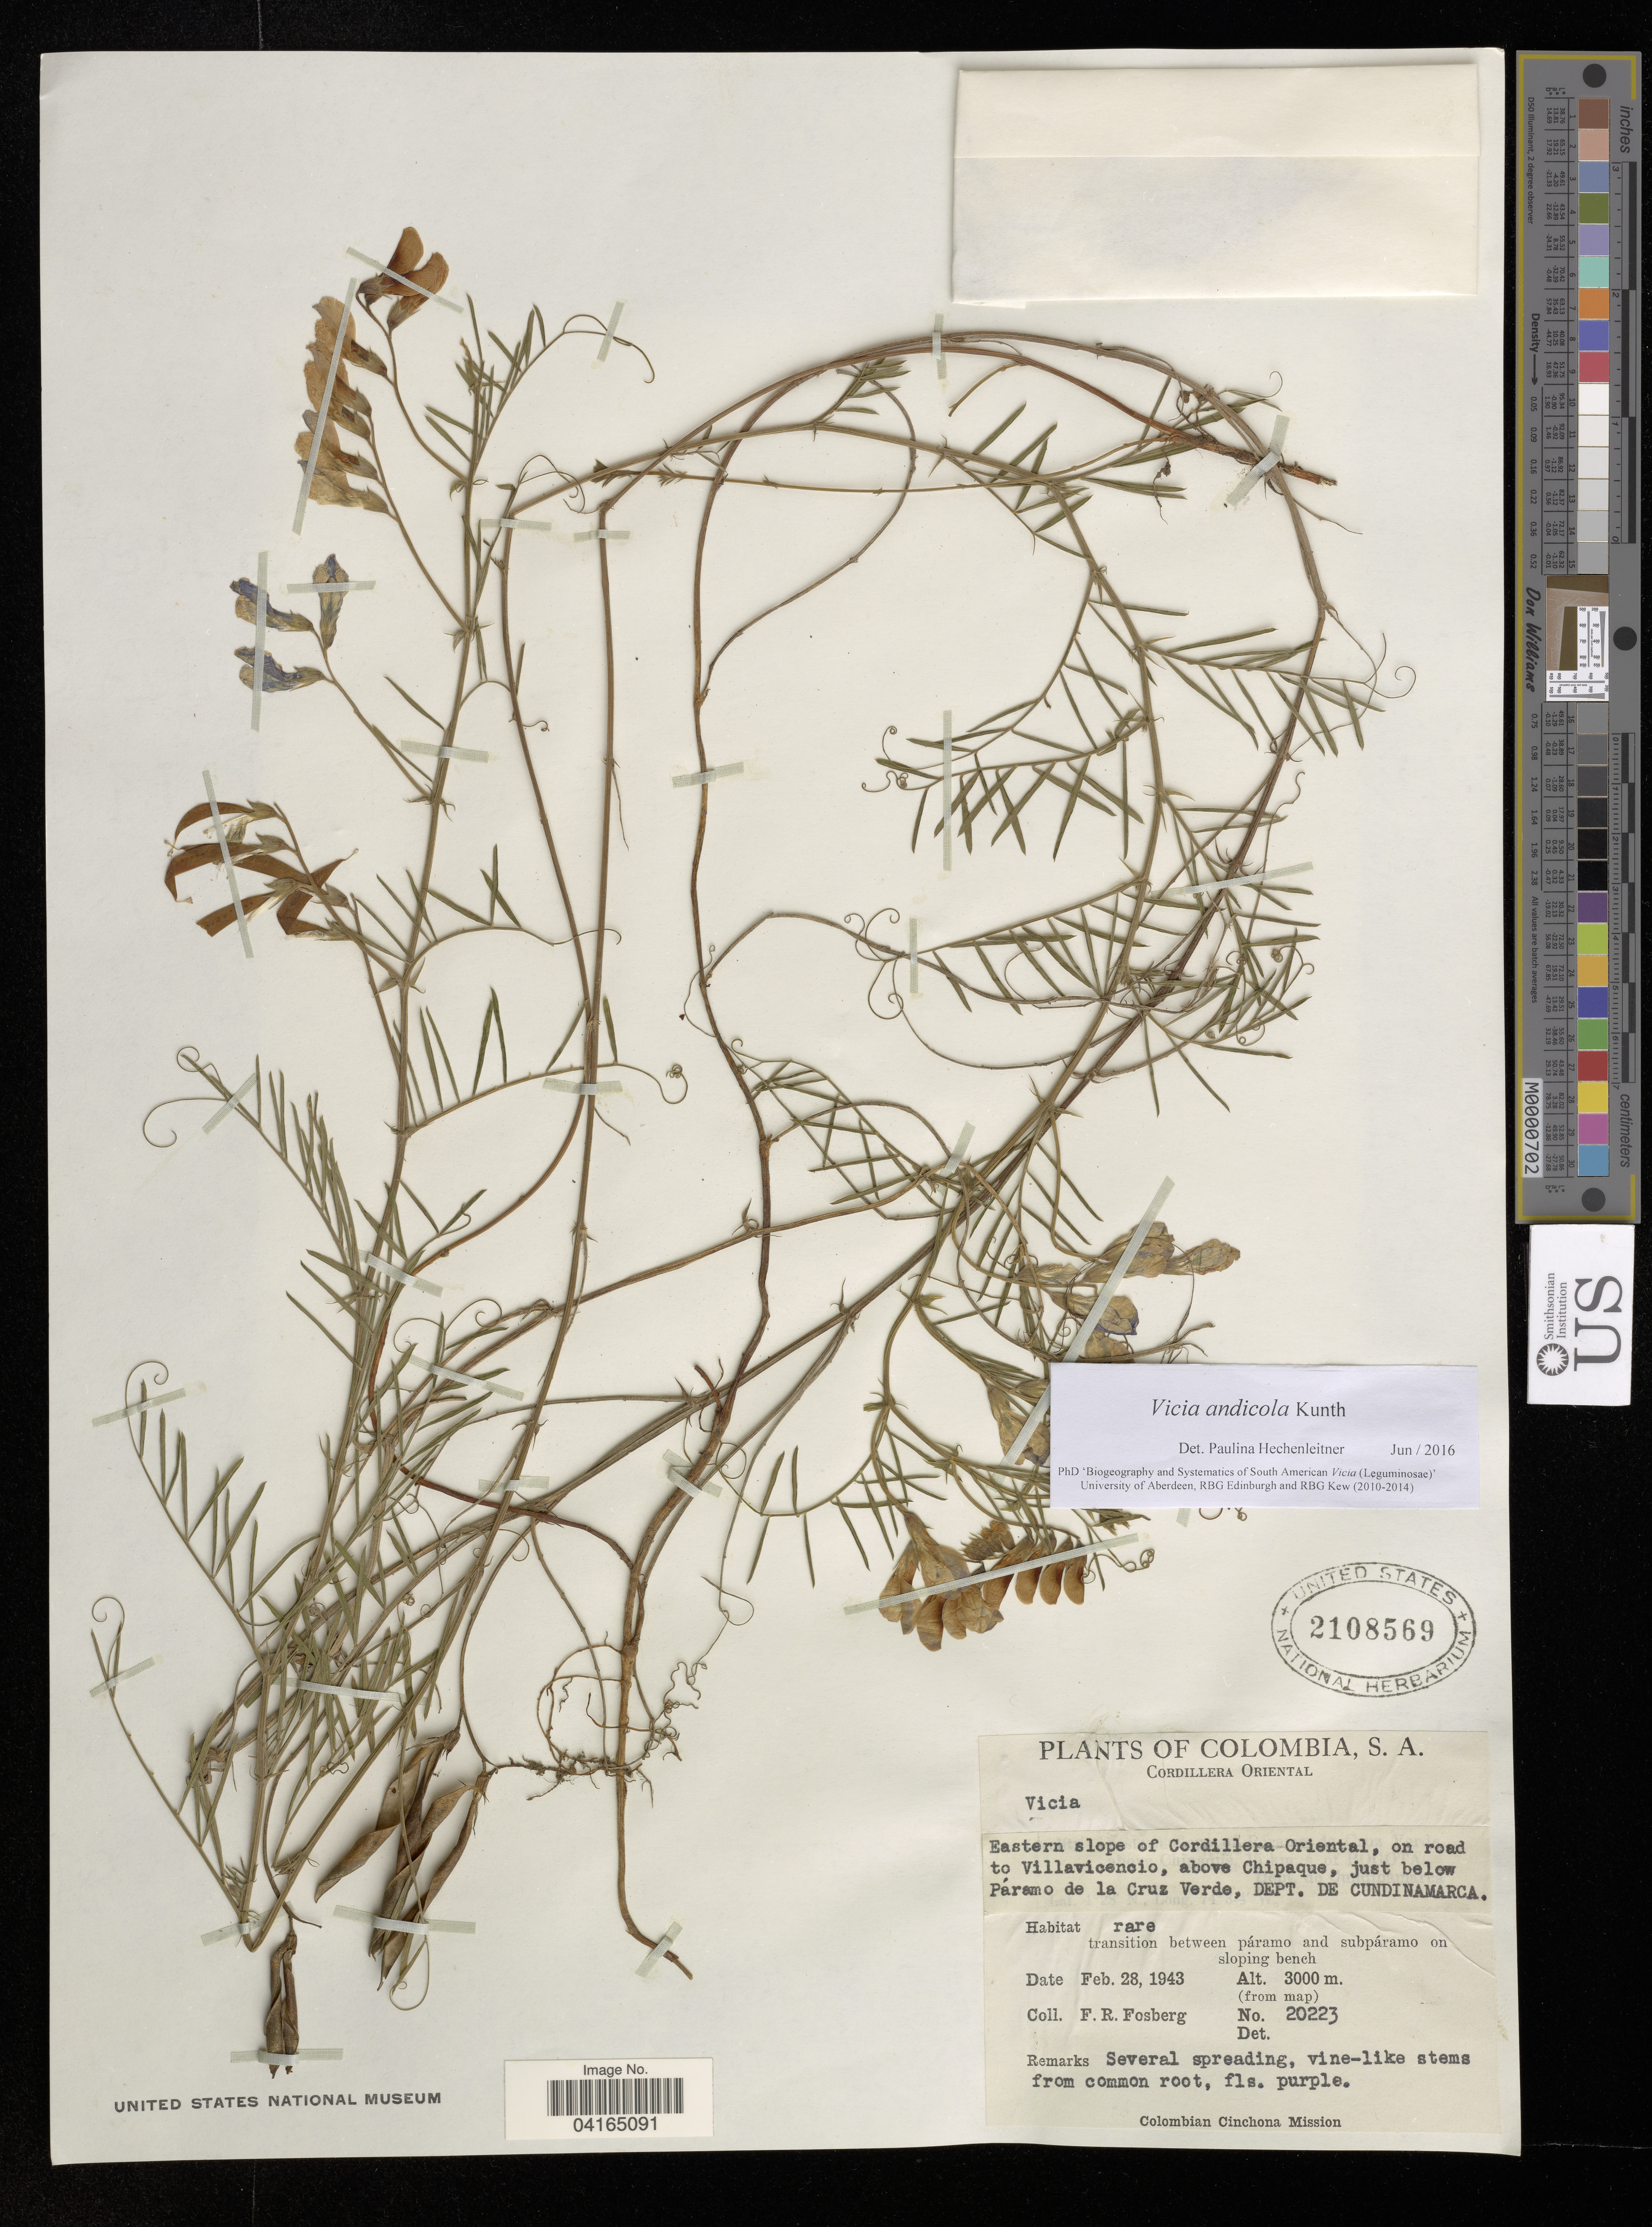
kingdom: Plantae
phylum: Tracheophyta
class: Magnoliopsida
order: Fabales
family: Fabaceae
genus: Vicia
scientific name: Vicia andicola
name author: Kunth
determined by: Hechenleitner, Paulina, RBG Edinburgh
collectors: F. R. Fosberg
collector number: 20223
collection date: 1943-02-28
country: Colombia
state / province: Cundinamarca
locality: Eastern slope of Cordillera Oriental, on road to Villavicencio, above Chipaque, just below Páramo de la Cruz Verde, Dept. de Cundinamarca.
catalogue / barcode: US 2108569